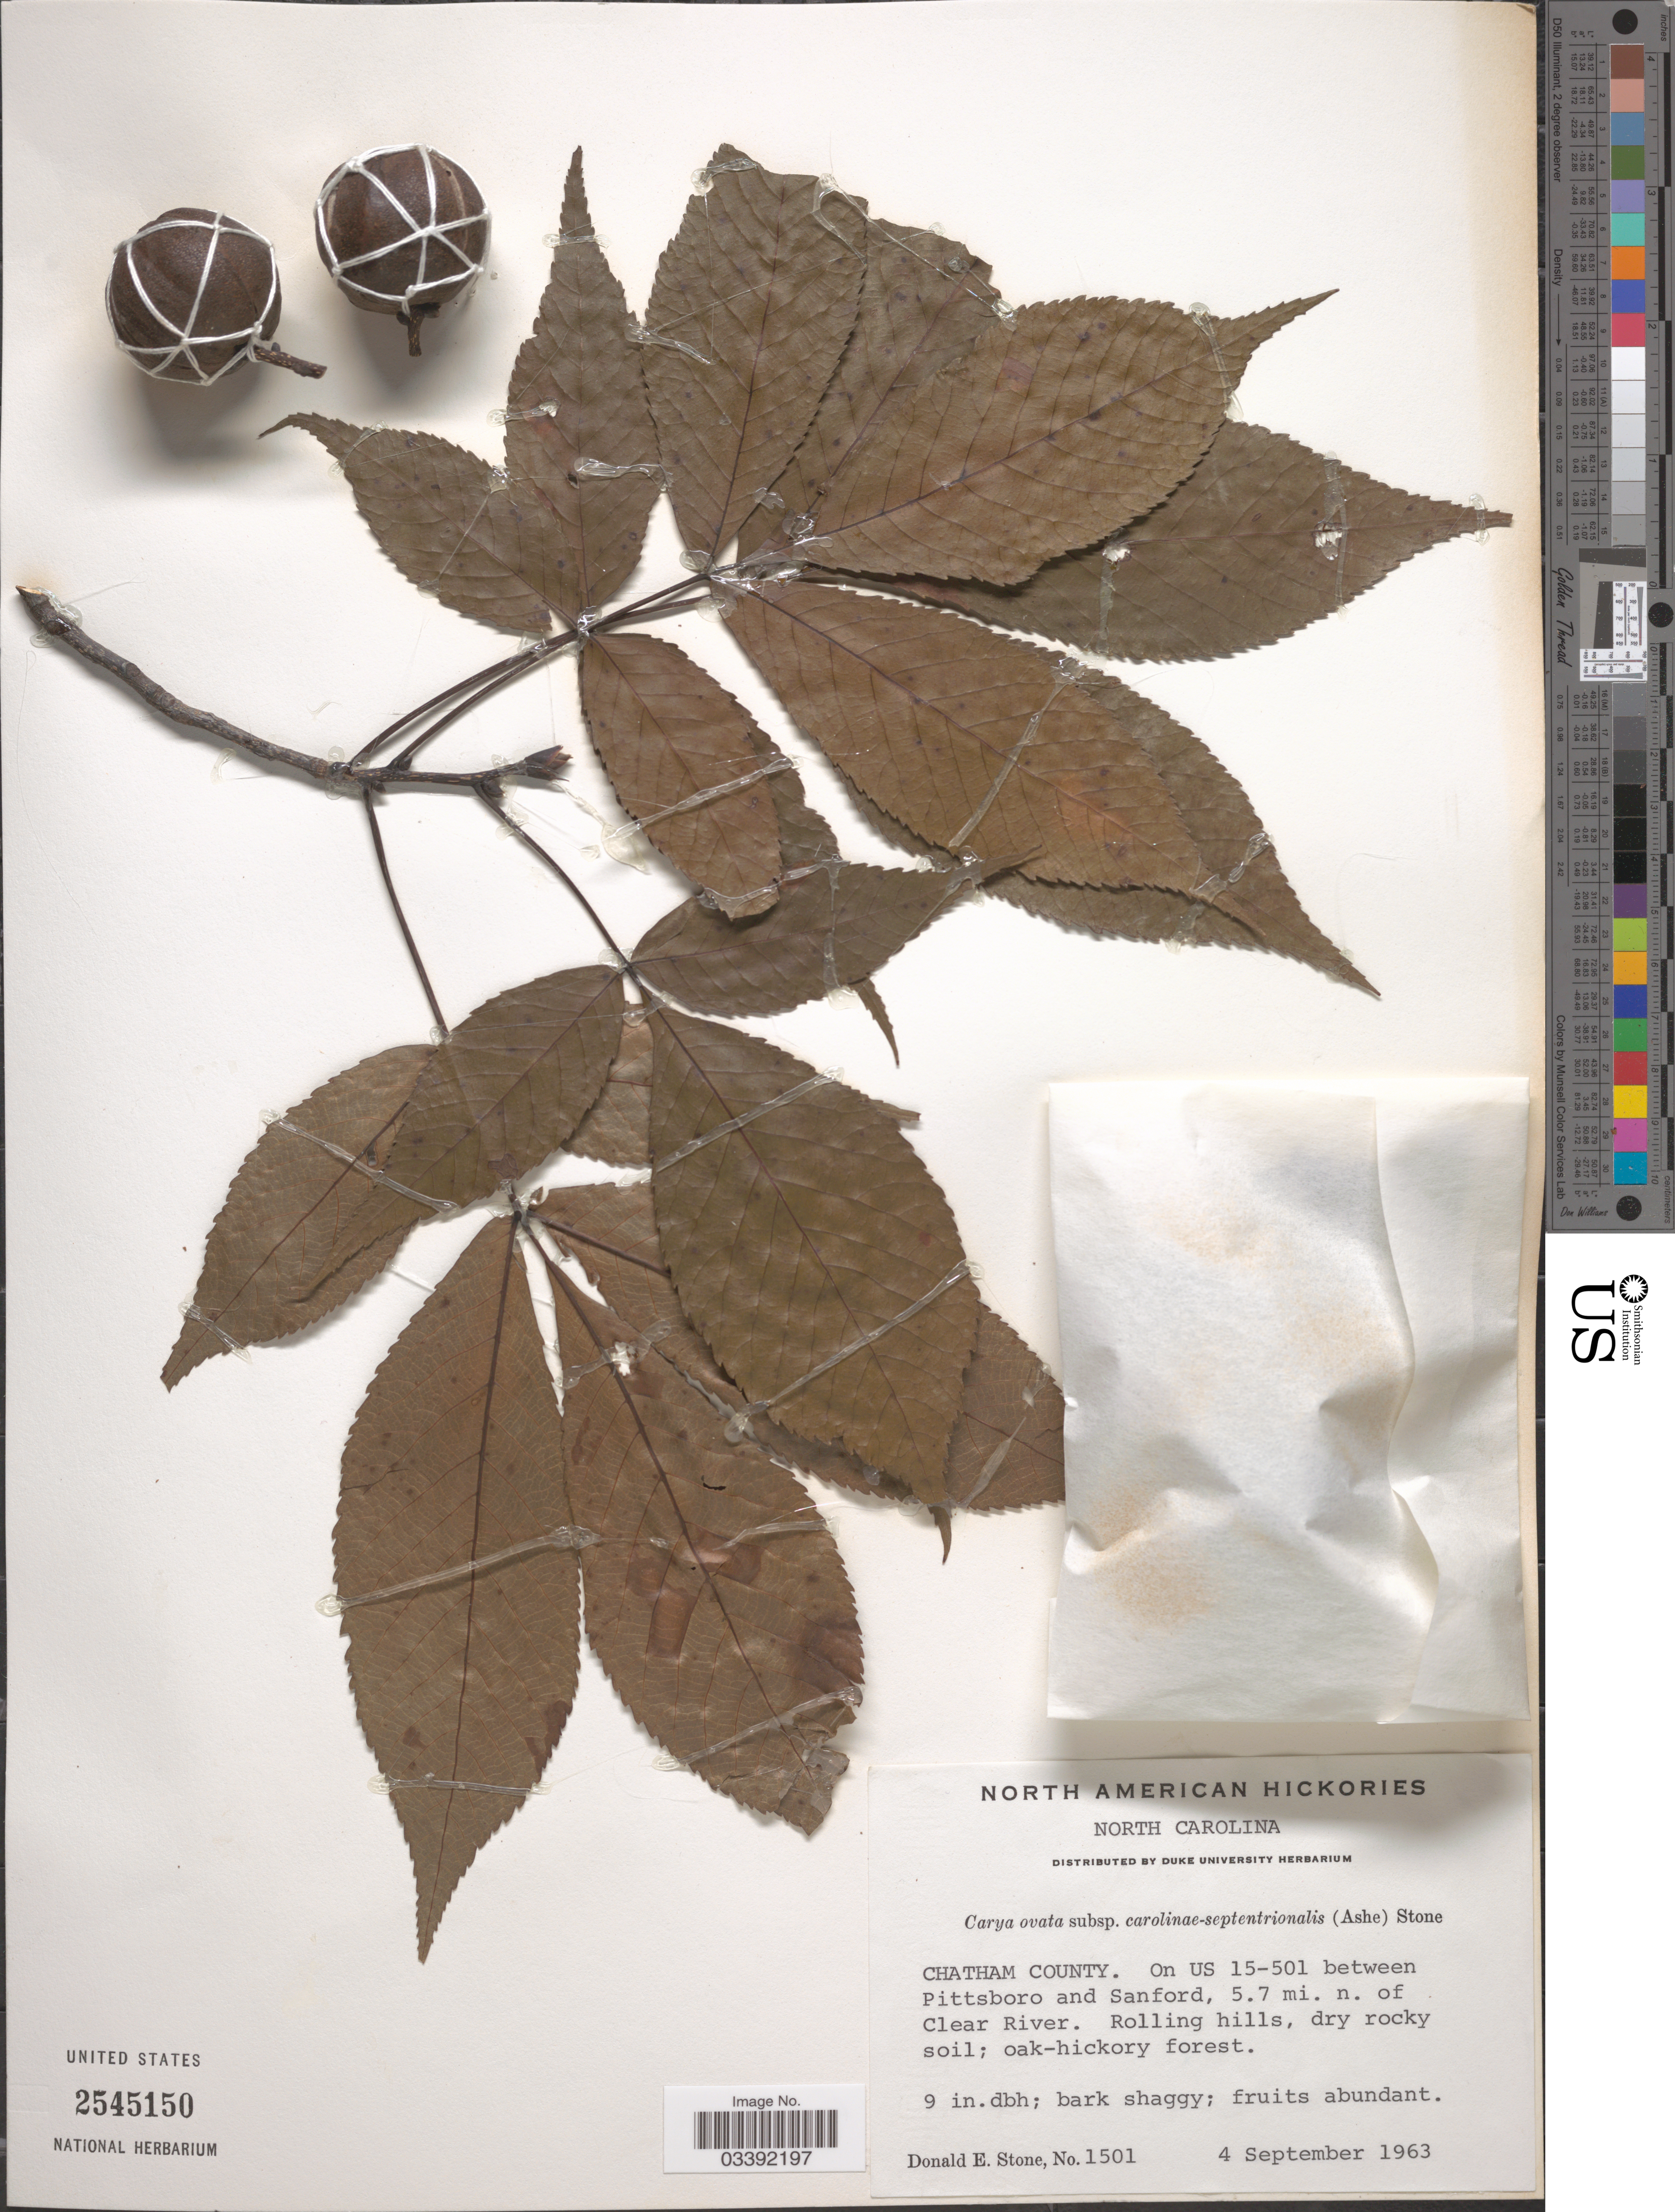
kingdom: Plantae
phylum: Tracheophyta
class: Magnoliopsida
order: Fagales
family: Juglandaceae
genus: Carya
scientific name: Carya ovata subsp. carolinae-septentrionalis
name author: (Ashe) Engl. & Graebn.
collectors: D. Stone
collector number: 1501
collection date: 1963-09-04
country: United States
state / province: North Carolina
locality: Chatham County. On US 15-501 between Pittsboro and Sanford, 5.7 mi. n. of Clear River.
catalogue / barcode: US 2545150